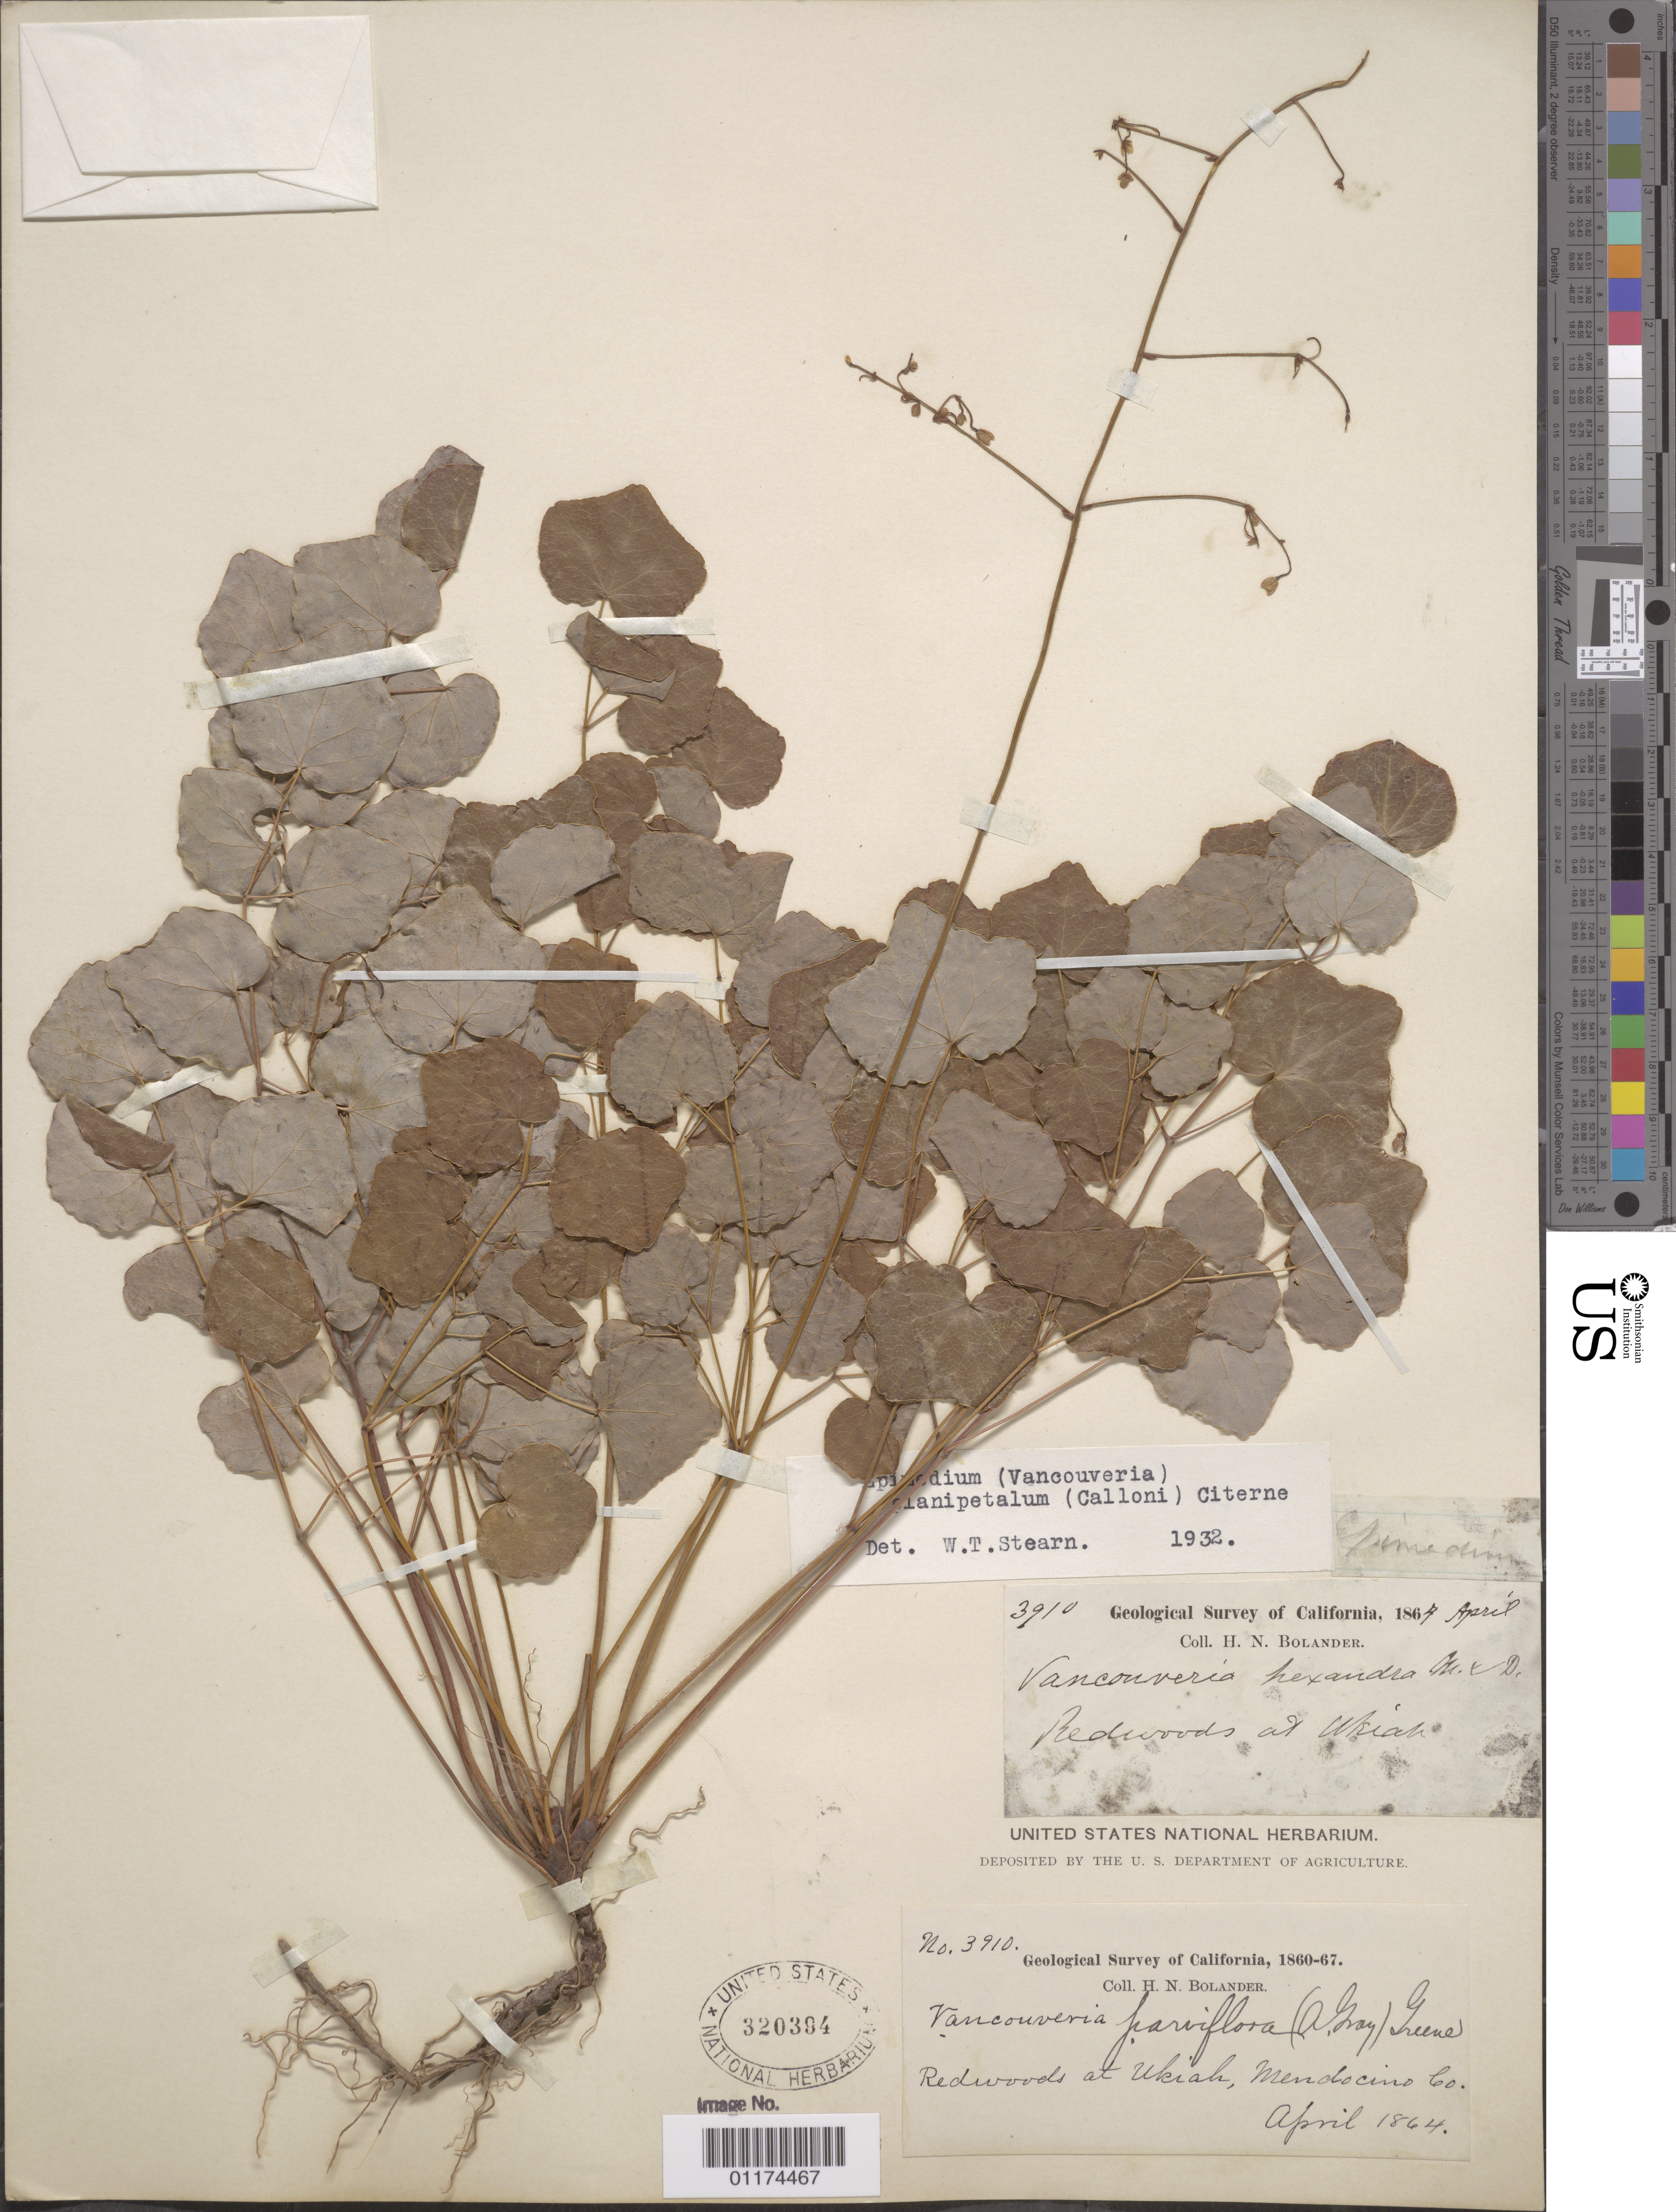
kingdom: Plantae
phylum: Tracheophyta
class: Magnoliopsida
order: Ranunculales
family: Berberidaceae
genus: Vancouveria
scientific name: Vancouveria planipetala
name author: Calloni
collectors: H. Bolander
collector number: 3910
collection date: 1864-04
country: United States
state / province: California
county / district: Mendocino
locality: Redwoods at Ukiah.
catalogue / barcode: US 320394